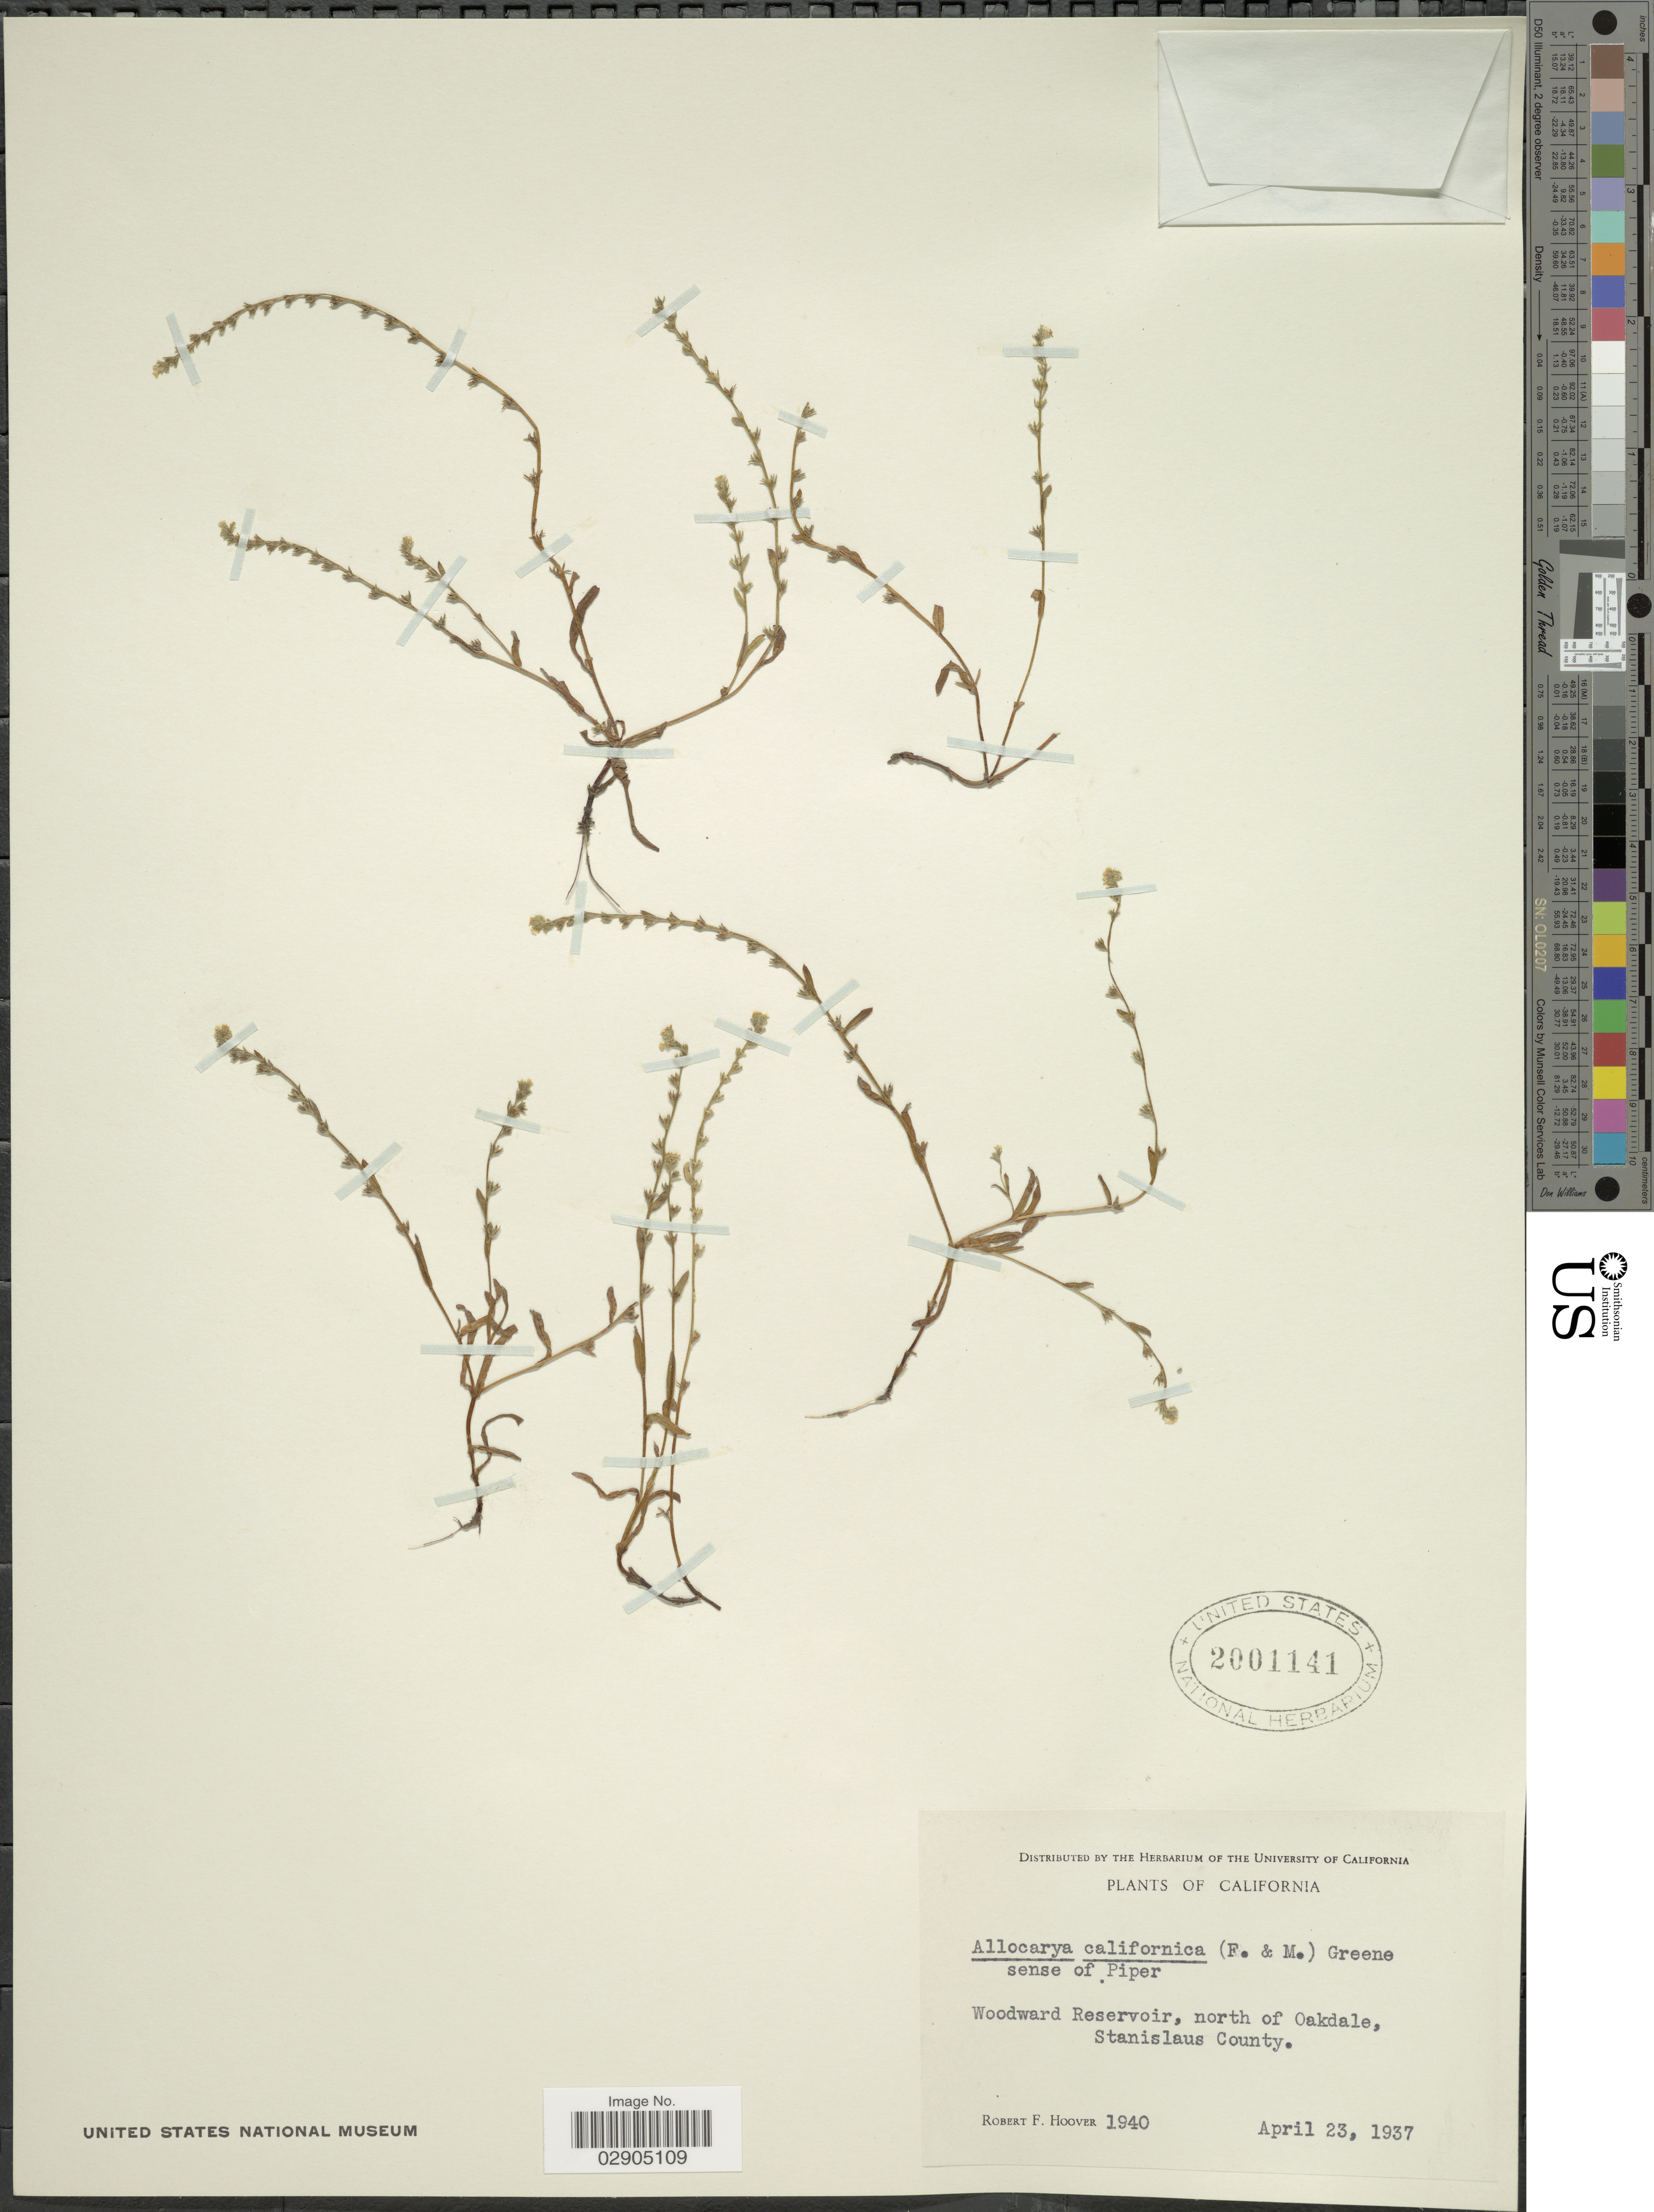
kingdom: Plantae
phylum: Tracheophyta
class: Magnoliopsida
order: Boraginales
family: Boraginaceae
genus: Allocarya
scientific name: Allocarya californica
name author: (Fisch. & C.A. Mey.) Greene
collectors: R. F. Hoover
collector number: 1940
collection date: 1937-04-23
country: United States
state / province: California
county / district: Stanislaus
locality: Woodward Reservoir, north of Oakdale, Stanislaus County.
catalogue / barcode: US 2001141